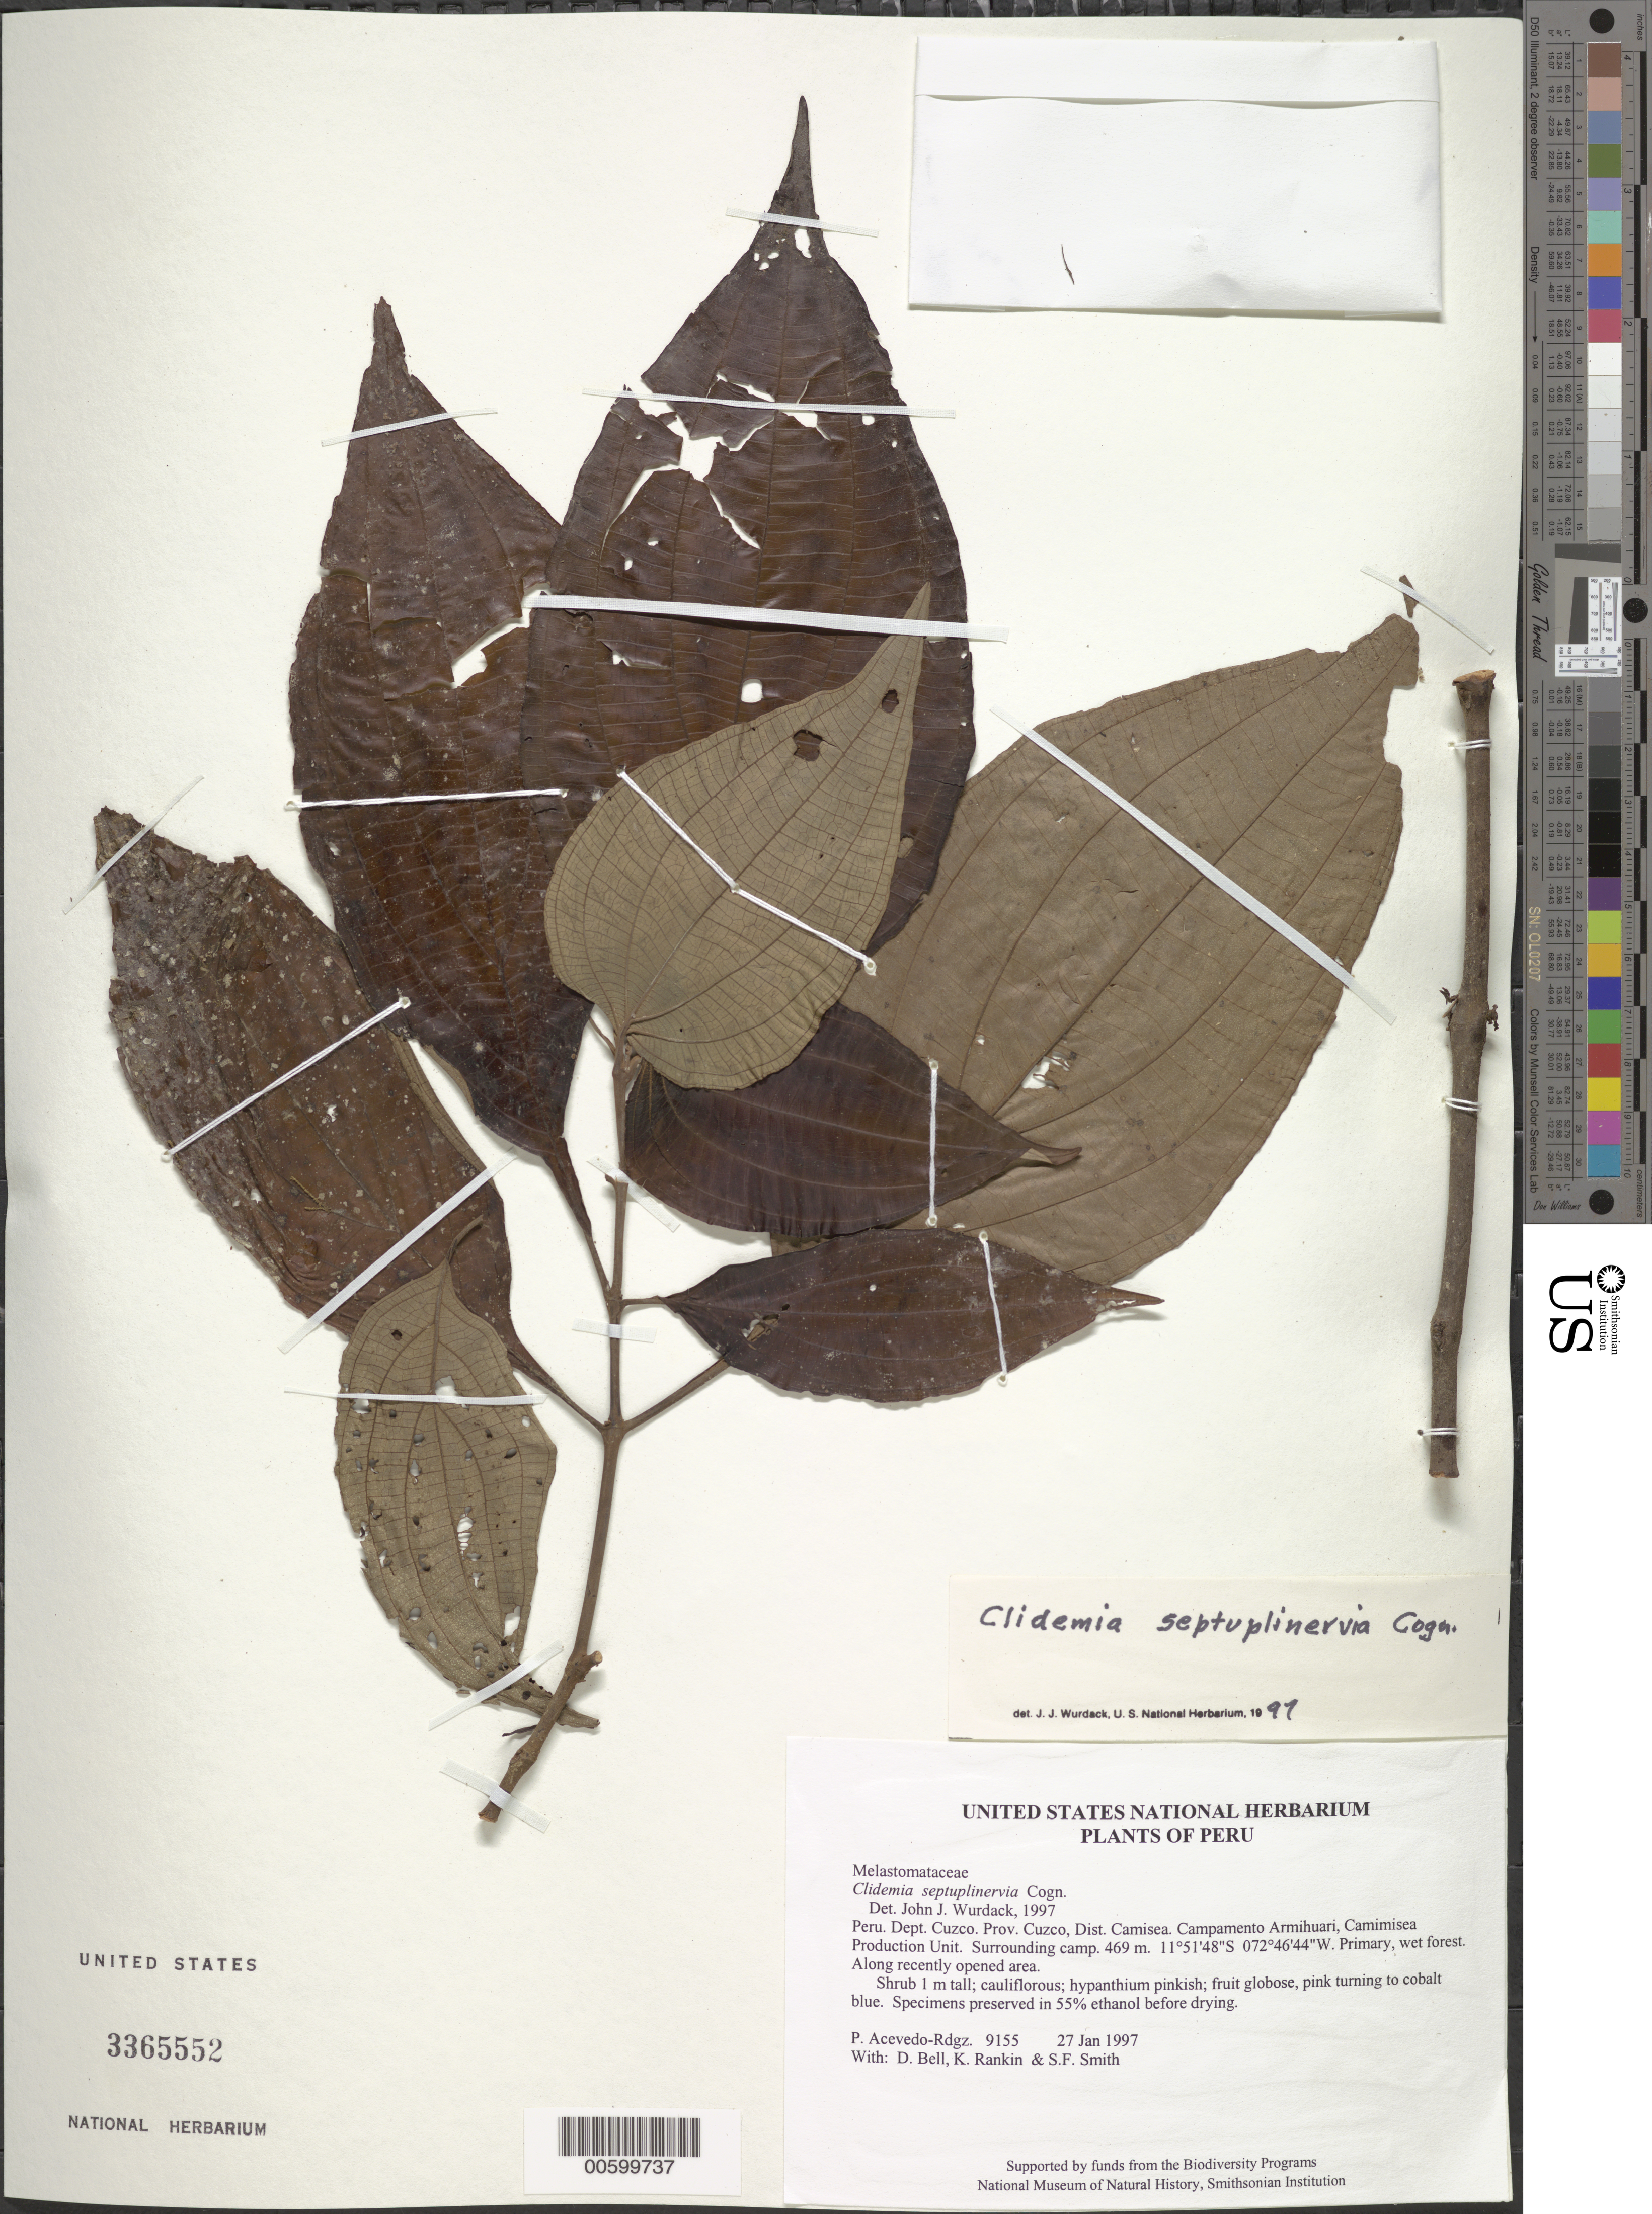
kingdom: Plantae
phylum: Tracheophyta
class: Magnoliopsida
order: Myrtales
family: Melastomataceae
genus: Clidemia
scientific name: Clidemia septuplinervia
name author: Cogn.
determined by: Wurdack, John J., (US), US (UNITED STATES)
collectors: P. Acevedo-Rodr., D. A. Bell, K. B. Rankin & S.F. Smith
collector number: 9155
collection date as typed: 27 Jan 1997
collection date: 1997-01-27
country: Peru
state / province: Cusco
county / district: Cusco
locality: Districto Camisea, Campamento Armihuari, Camimisea Production Unit. Surrounding camp.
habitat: Primary, wet forest. Along recently opened area.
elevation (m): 469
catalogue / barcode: US 3365552